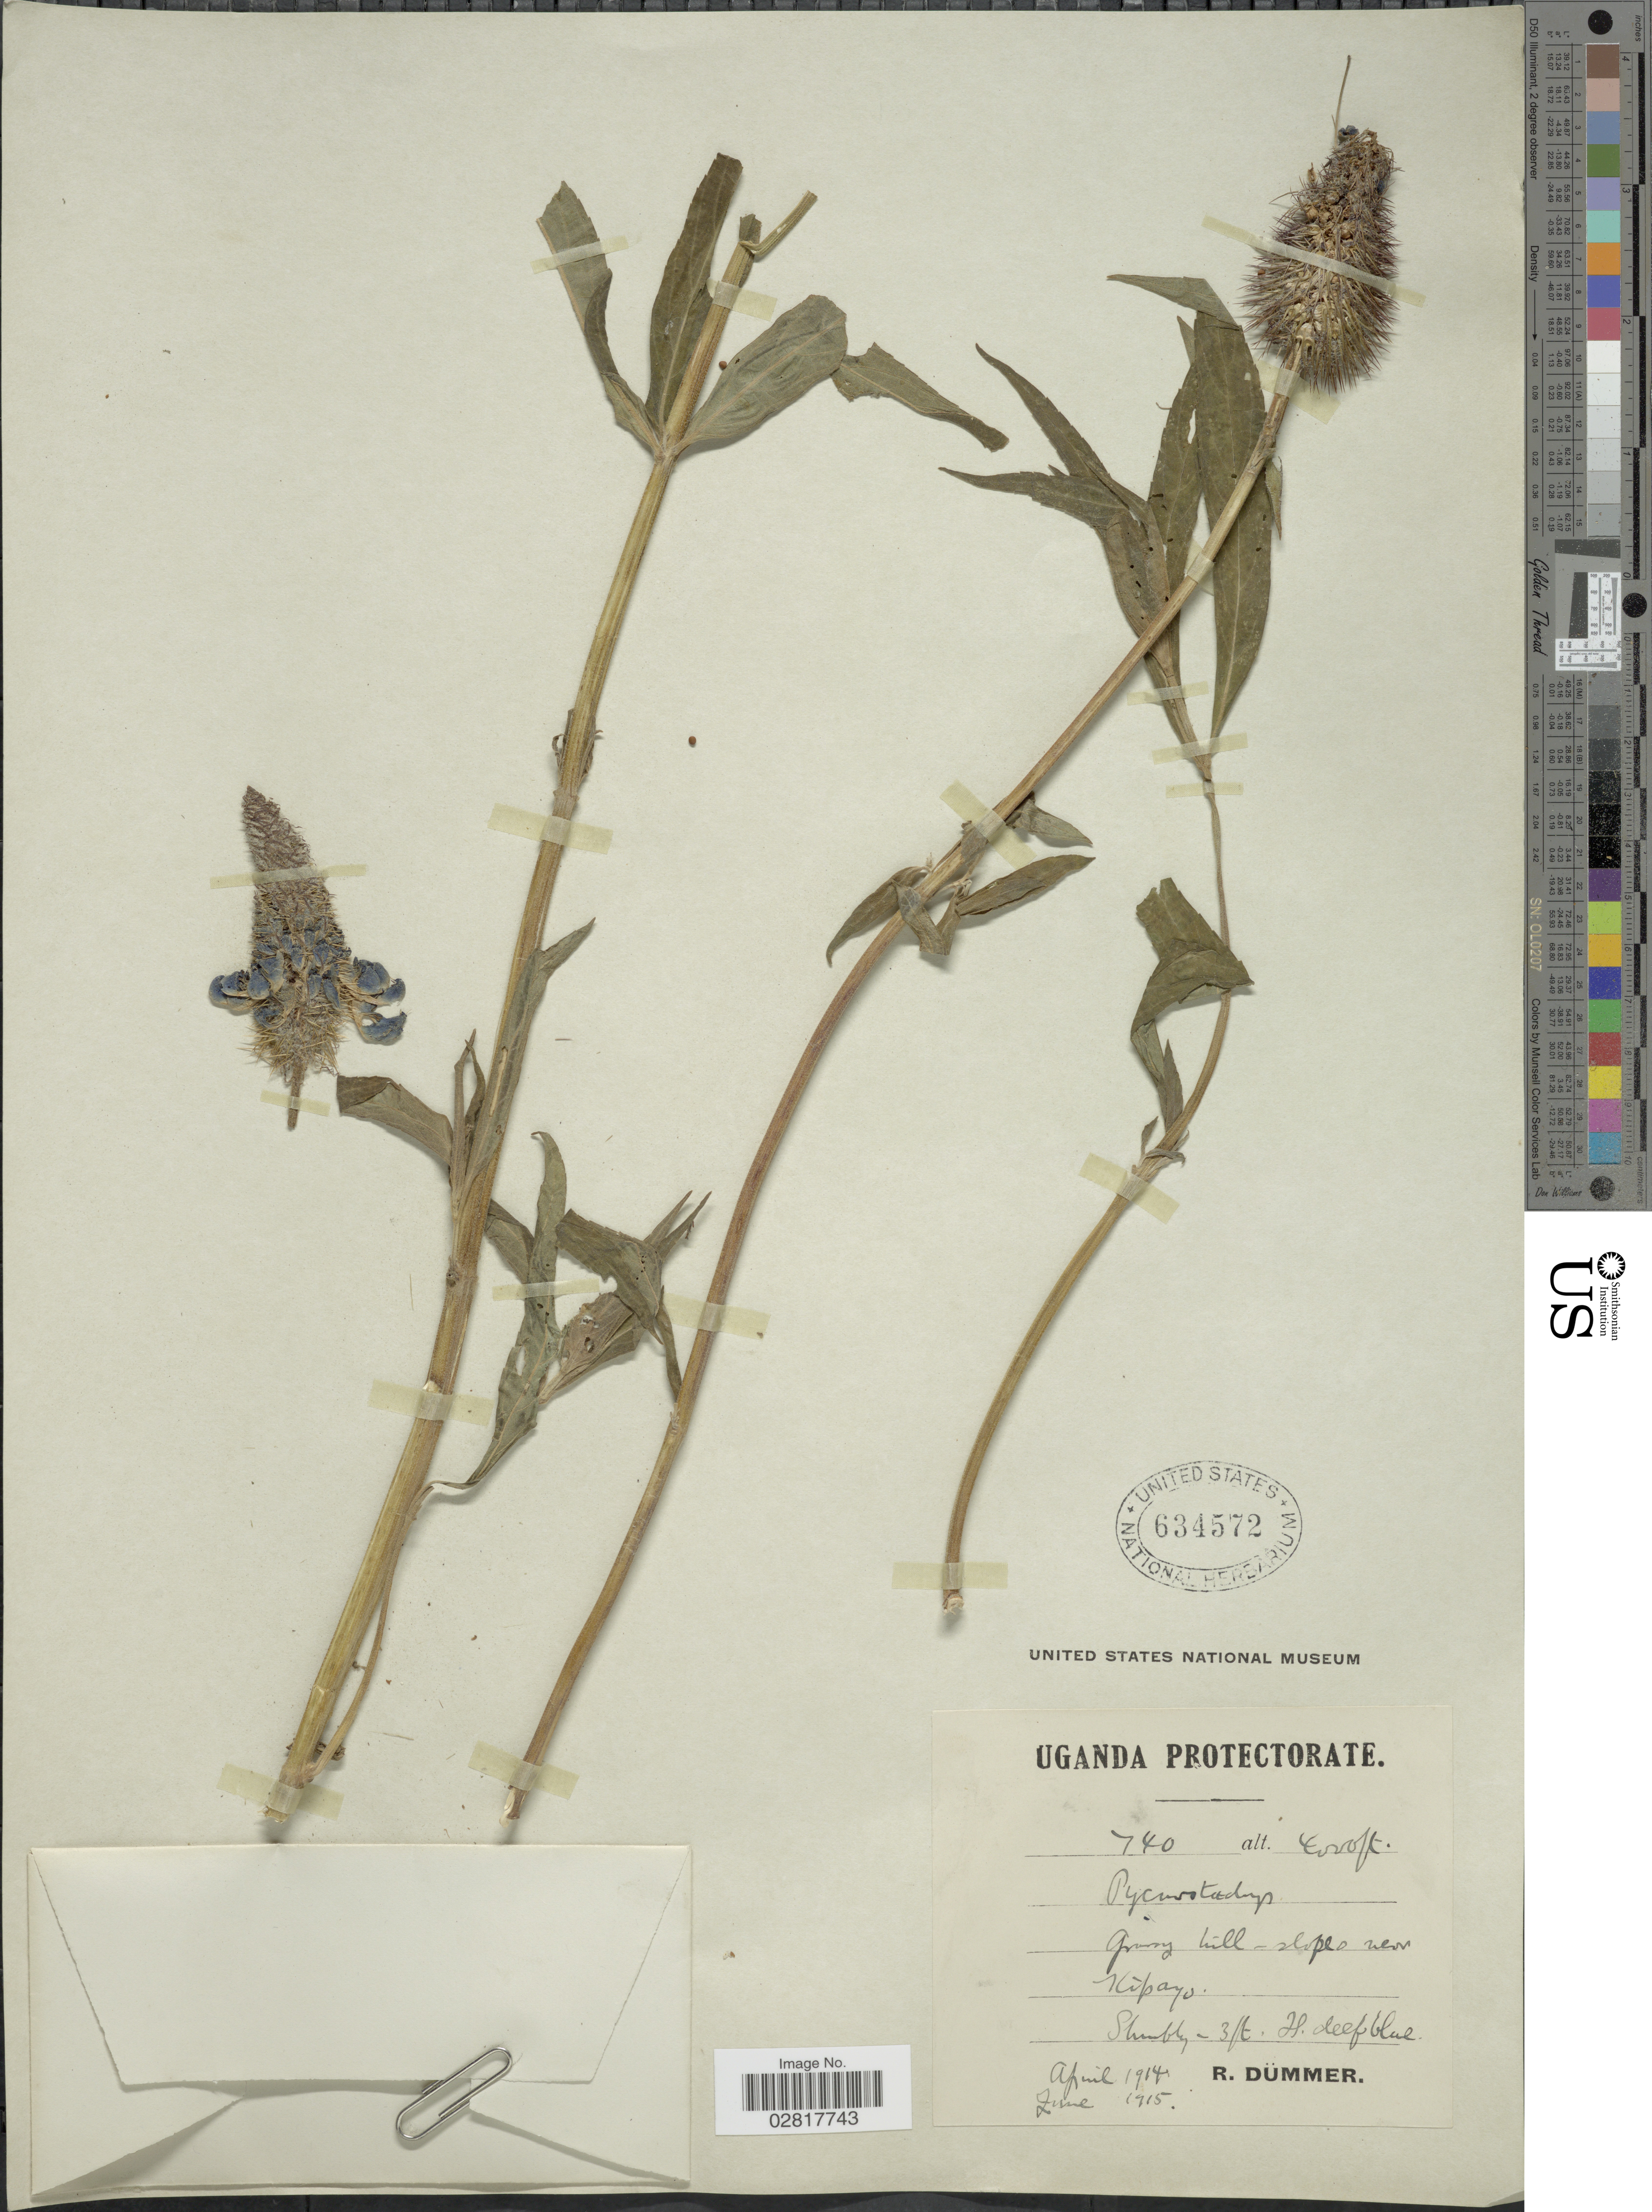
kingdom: Plantae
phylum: Tracheophyta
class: Magnoliopsida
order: Lamiales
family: Lamiaceae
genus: Pycnostachys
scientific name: Pycnostachys sp.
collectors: R. A. Dümmer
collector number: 740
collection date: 1914-04/1915-06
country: Uganda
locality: Uganda Protectorate. Grassy hill slopes nr Kipayo.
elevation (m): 1219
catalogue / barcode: US 634572